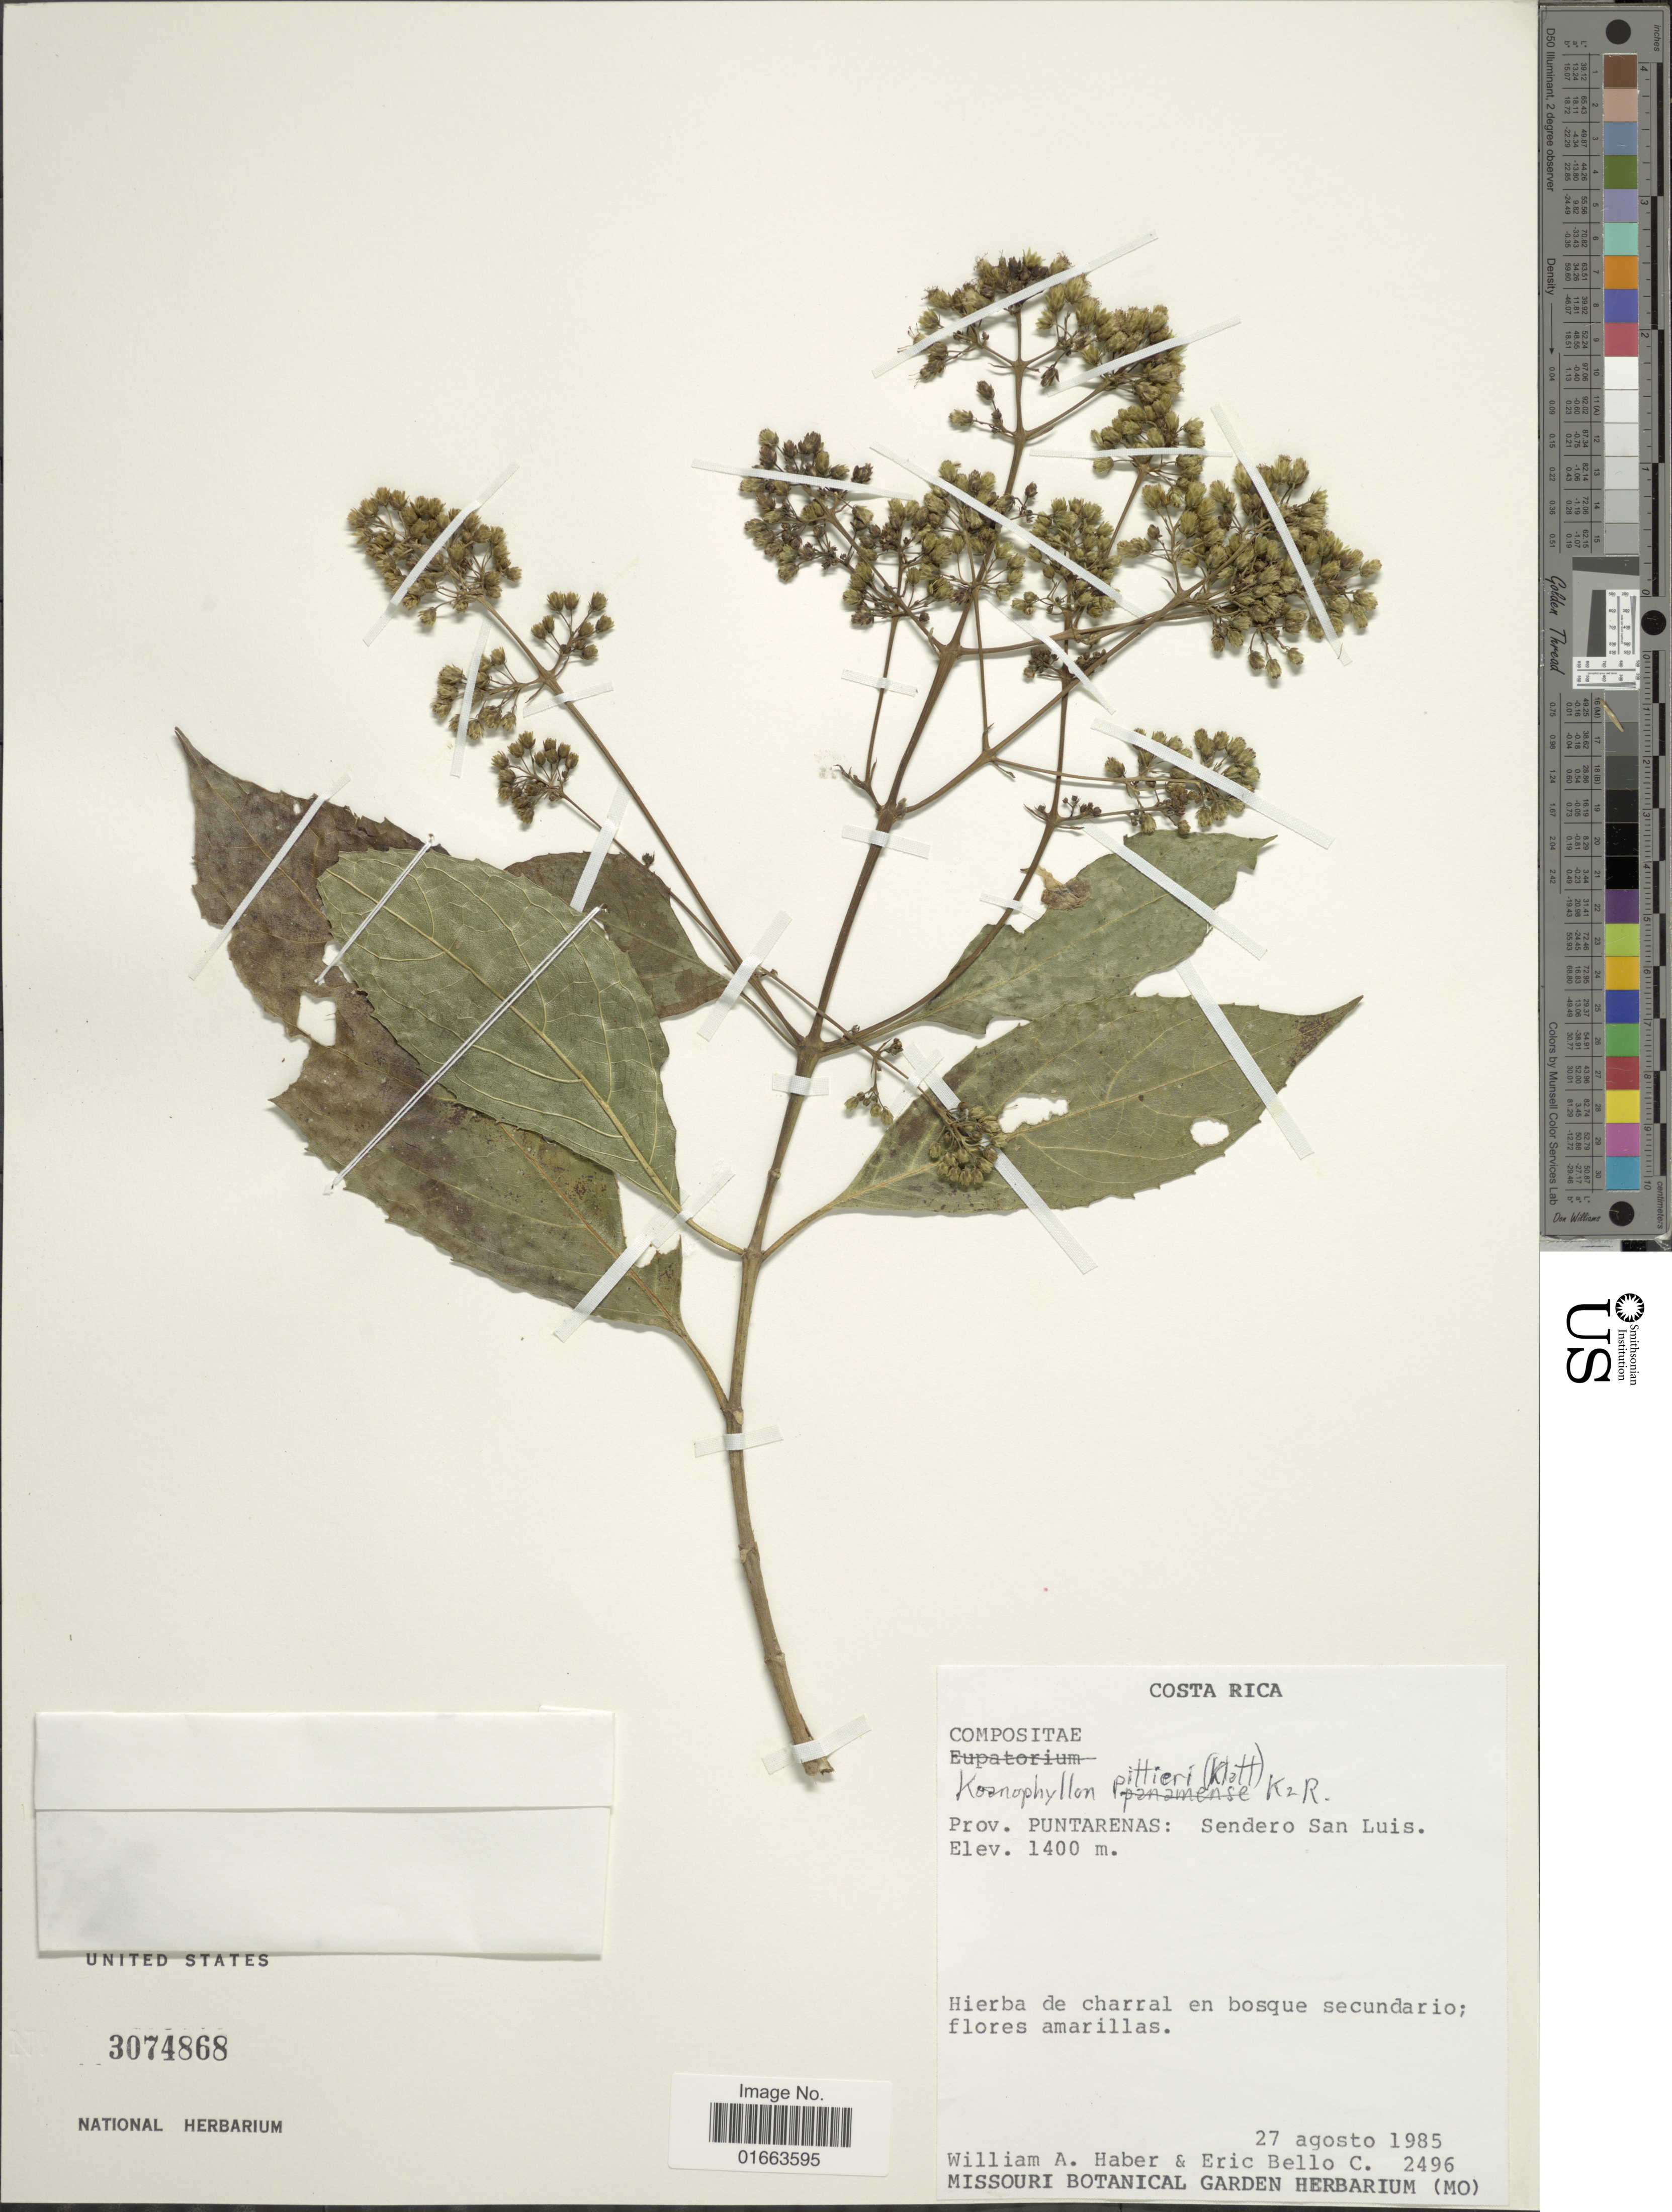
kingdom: Plantae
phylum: Tracheophyta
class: Magnoliopsida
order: Asterales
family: Asteraceae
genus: Koanophyllon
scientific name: Koanophyllon pittieri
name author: (Klatt) R.M. King & H. Rob.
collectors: W. A. Haber & E. Bello C.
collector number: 2496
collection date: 1985-08-27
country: Costa Rica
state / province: Puntarenas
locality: Sendero San Luis, hierba de charral en bosque secundario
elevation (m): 1400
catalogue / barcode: US 3074868